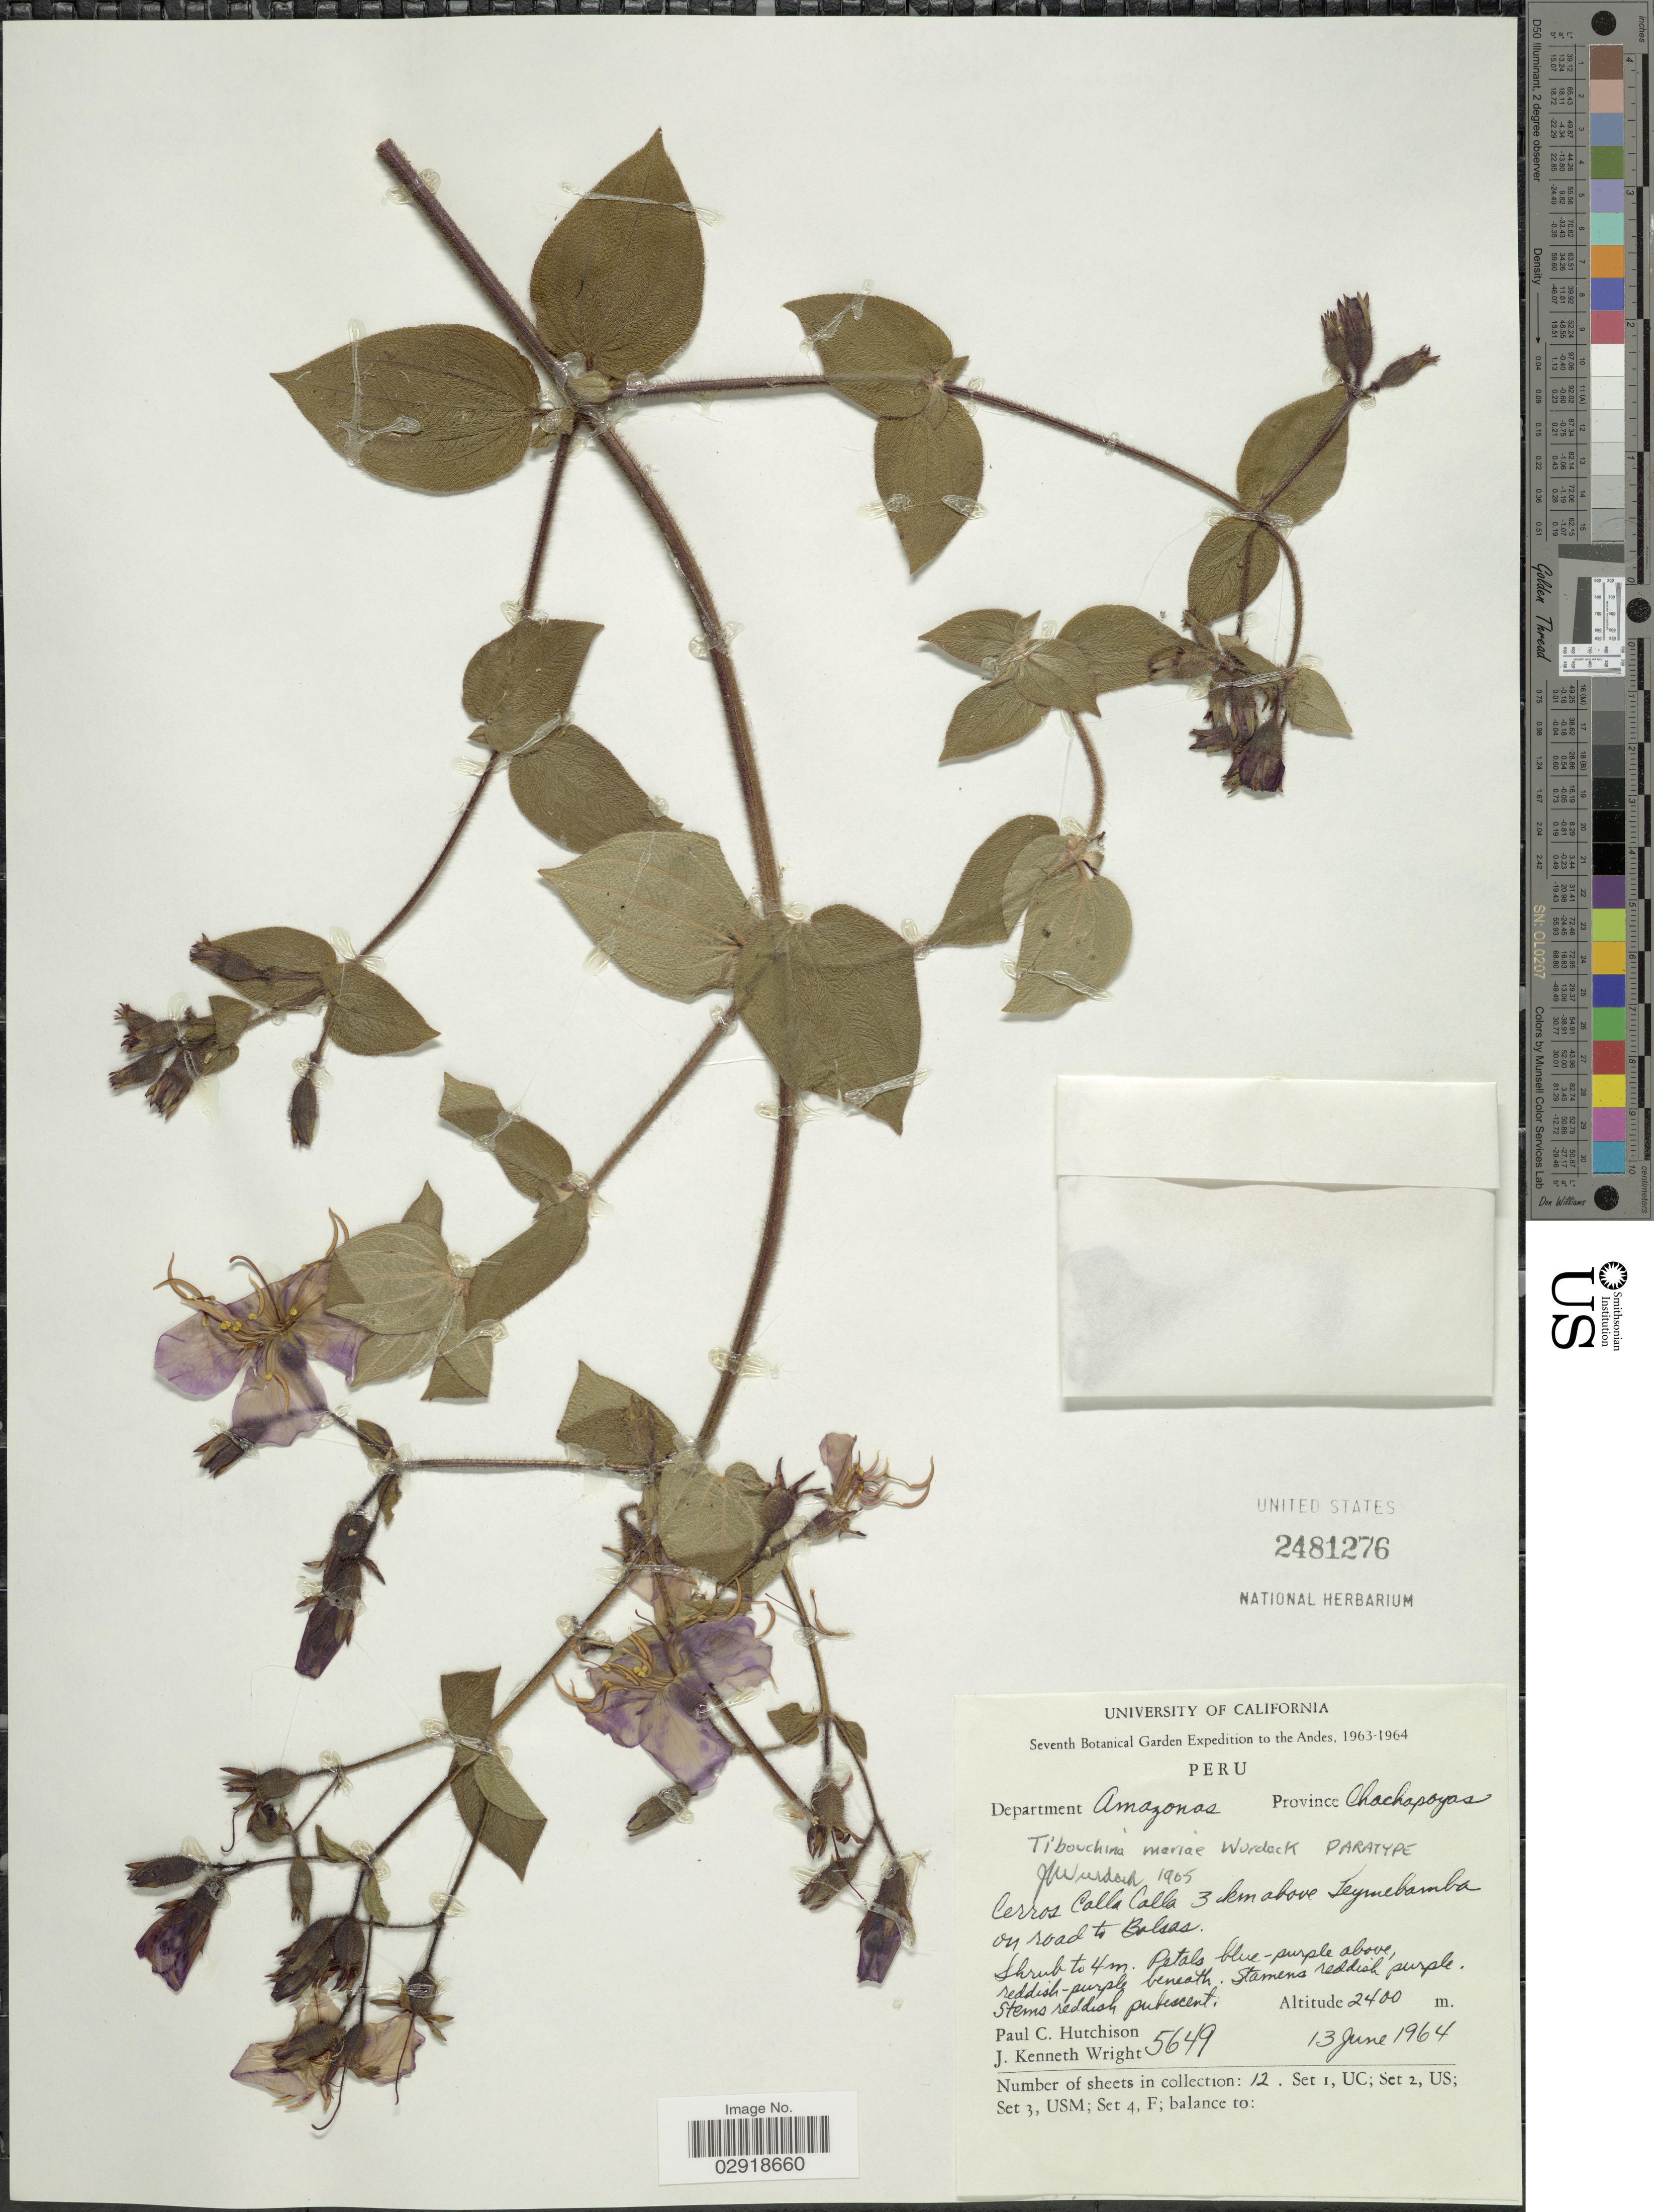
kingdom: Plantae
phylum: Tracheophyta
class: Magnoliopsida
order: Myrtales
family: Melastomataceae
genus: Chaetogastra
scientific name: Chaetogastra mariae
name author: (Wurdack) P.J.F. Guim. & Michelang.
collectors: P. C. Hutchison & J. K. Wright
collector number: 5649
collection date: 1964-06-13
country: Peru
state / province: Amazonas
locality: Cerros Calla Calla 3 km. above Leymebamba on road to Balsas, Province Chachapoyas, Department Amazonas, Andes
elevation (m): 2400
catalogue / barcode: US 2481276